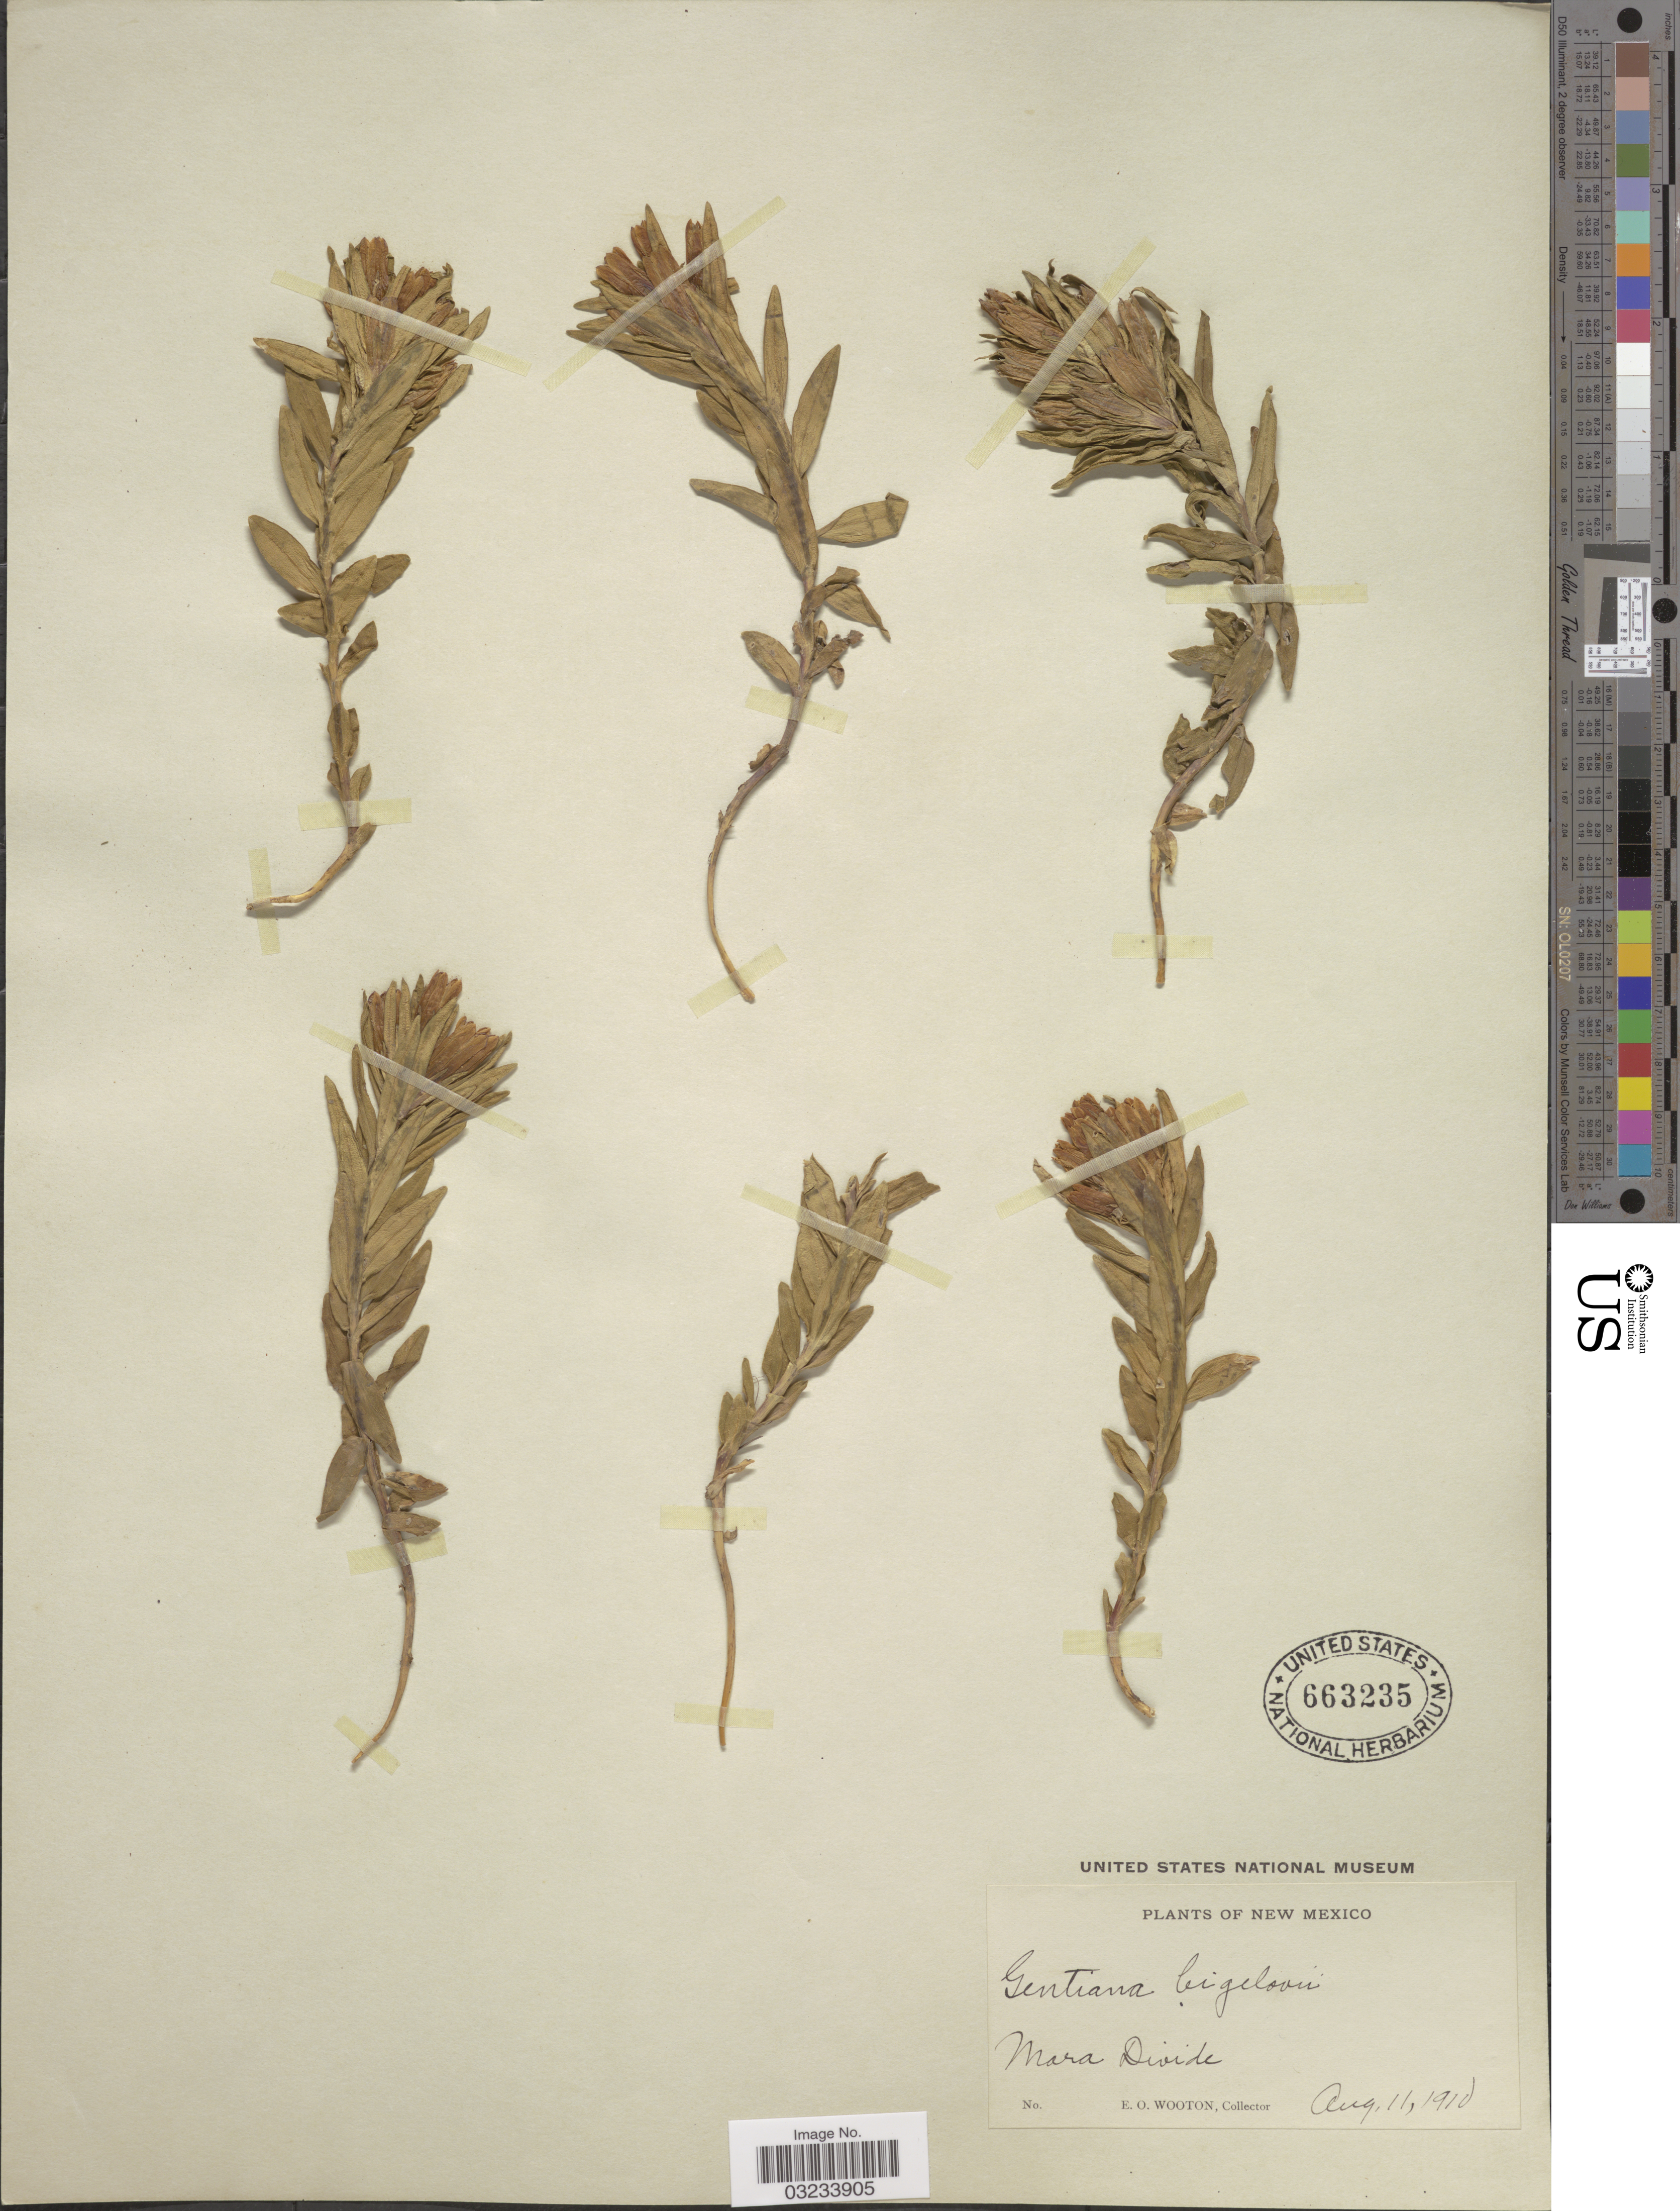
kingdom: Plantae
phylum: Tracheophyta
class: Magnoliopsida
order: Gentianales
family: Gentianaceae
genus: Gentiana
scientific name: Gentiana bigelovii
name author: A. Gray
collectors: E. O. Wooton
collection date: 1910-08-11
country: United States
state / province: New Mexico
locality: Mara Divide.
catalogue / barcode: US 663235